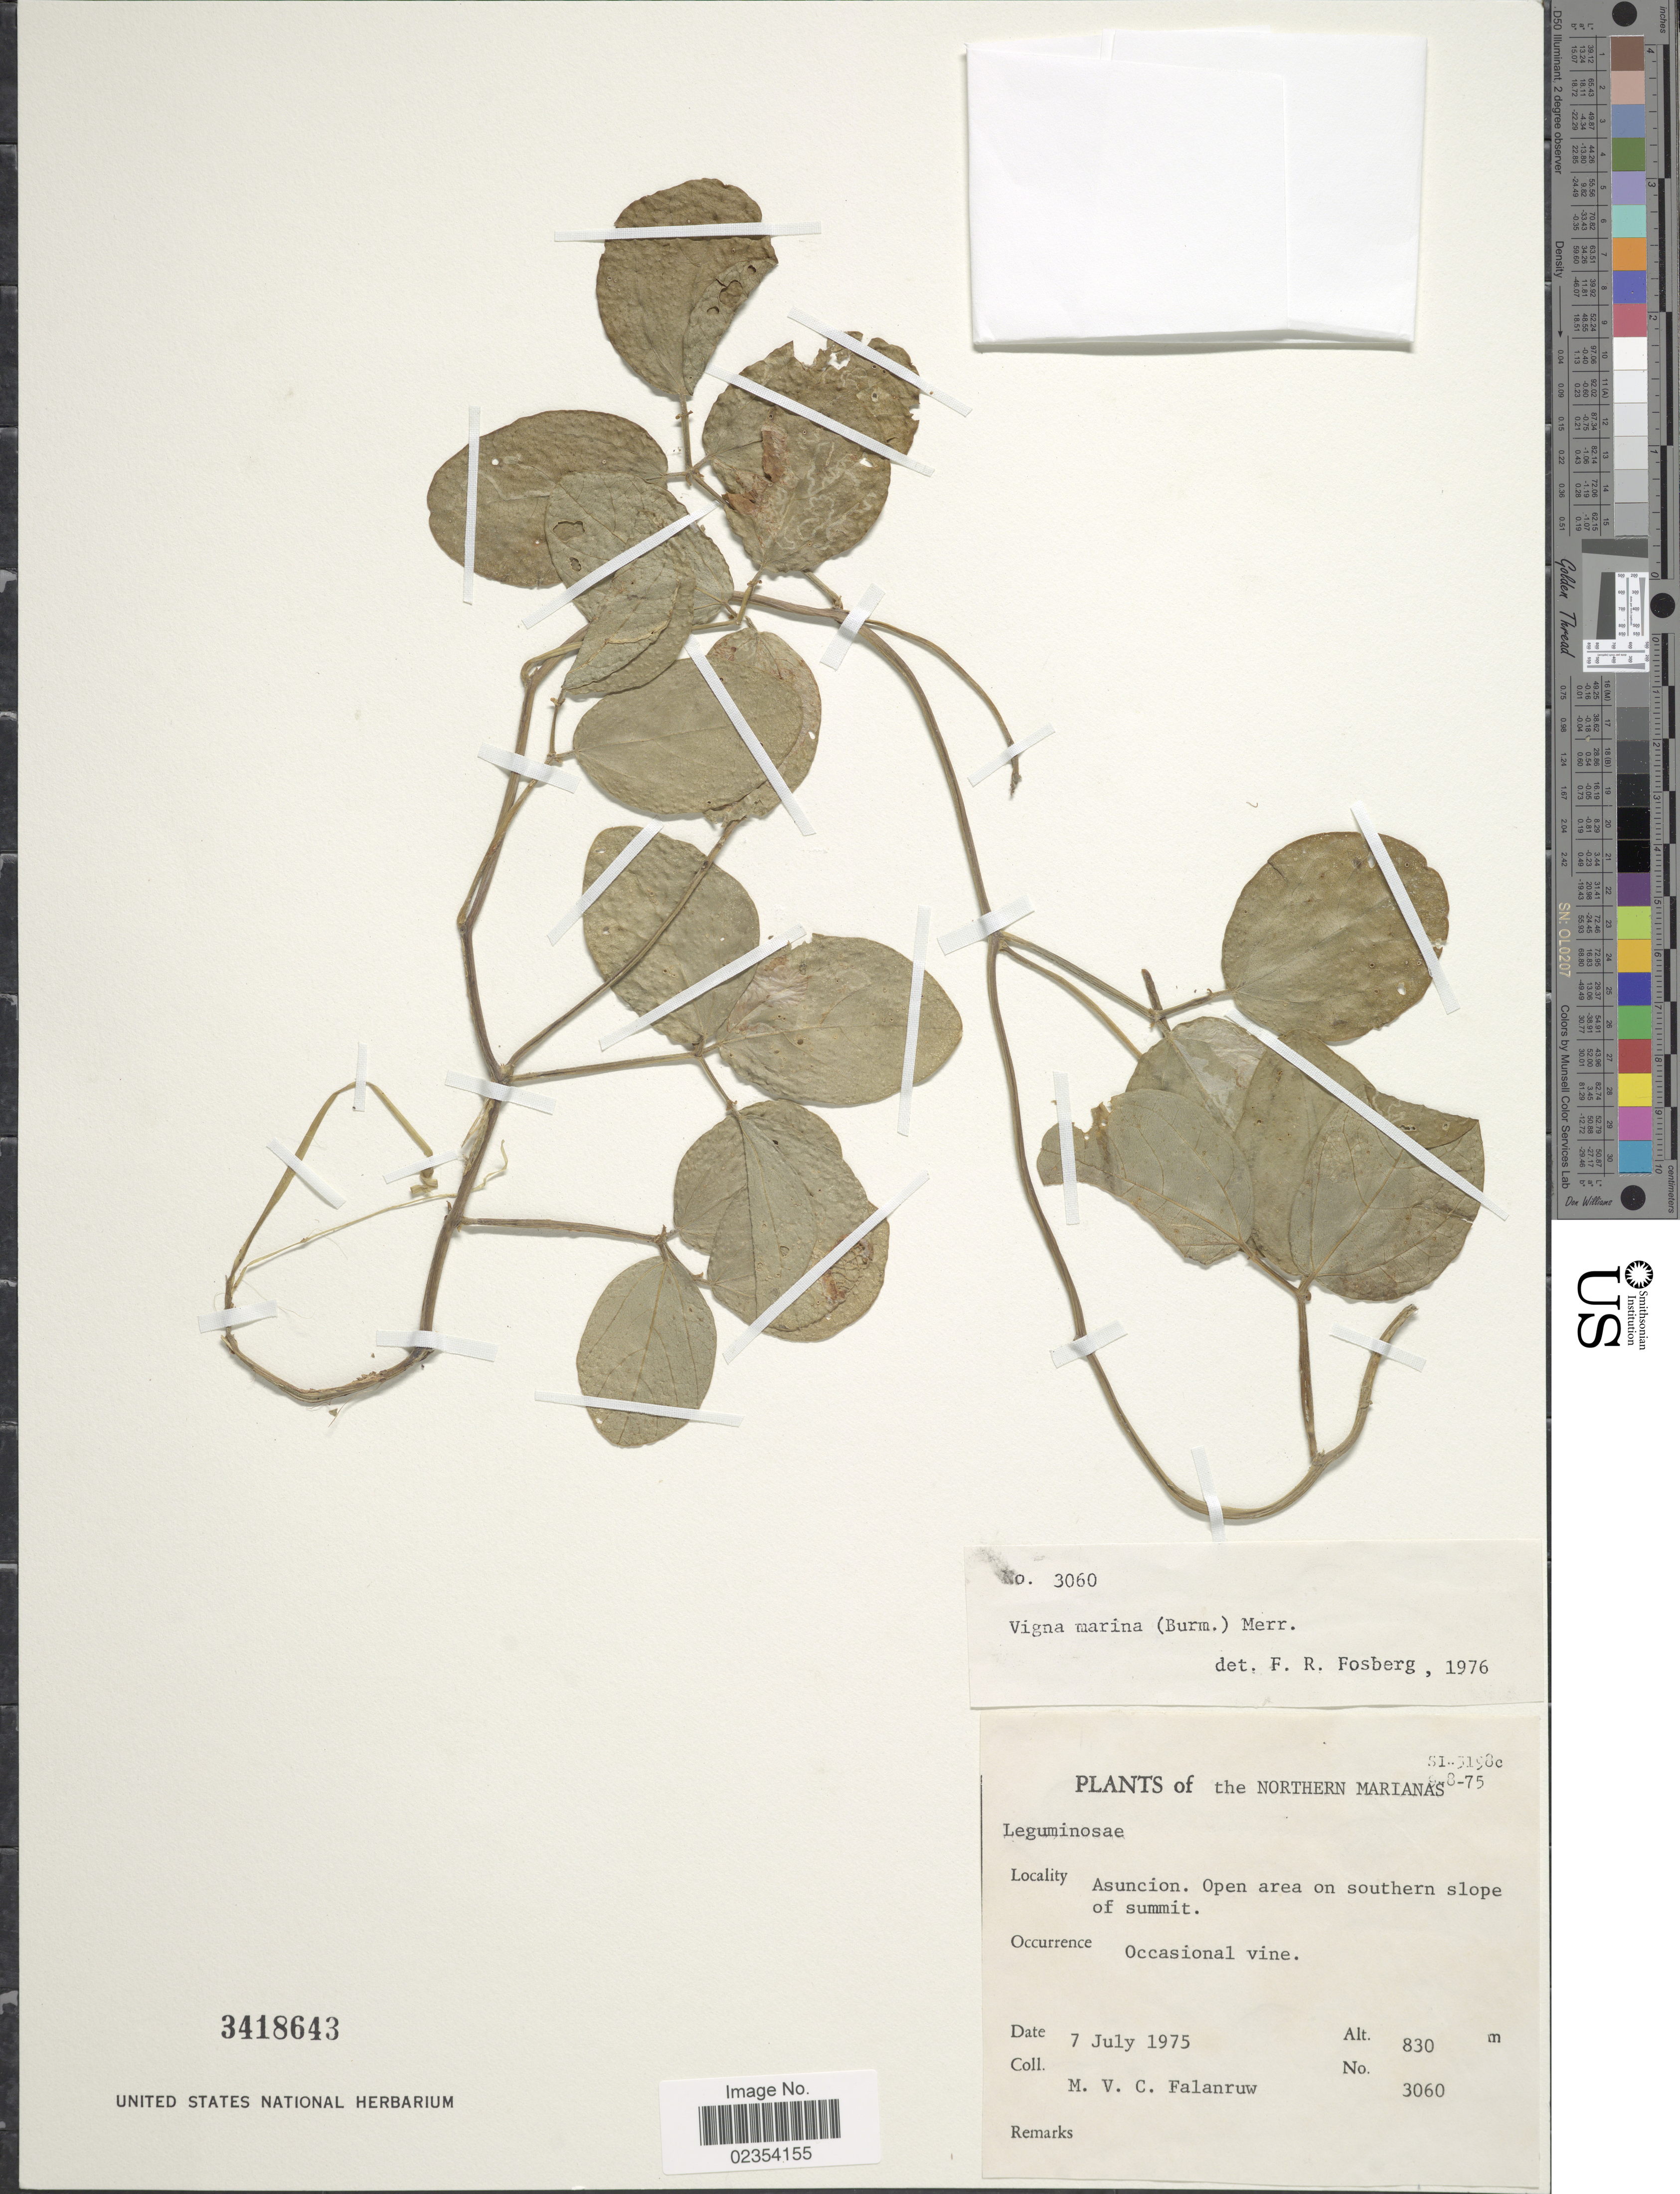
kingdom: Plantae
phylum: Tracheophyta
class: Magnoliopsida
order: Fabales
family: Fabaceae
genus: Vigna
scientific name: Vigna marina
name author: (Burm.) Merr.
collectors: M. V. Falanruw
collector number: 3060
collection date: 1975-07-07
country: Northern Mariana Islands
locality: Asuncion, open area on southern slope of summit.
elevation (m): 830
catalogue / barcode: US 3418643